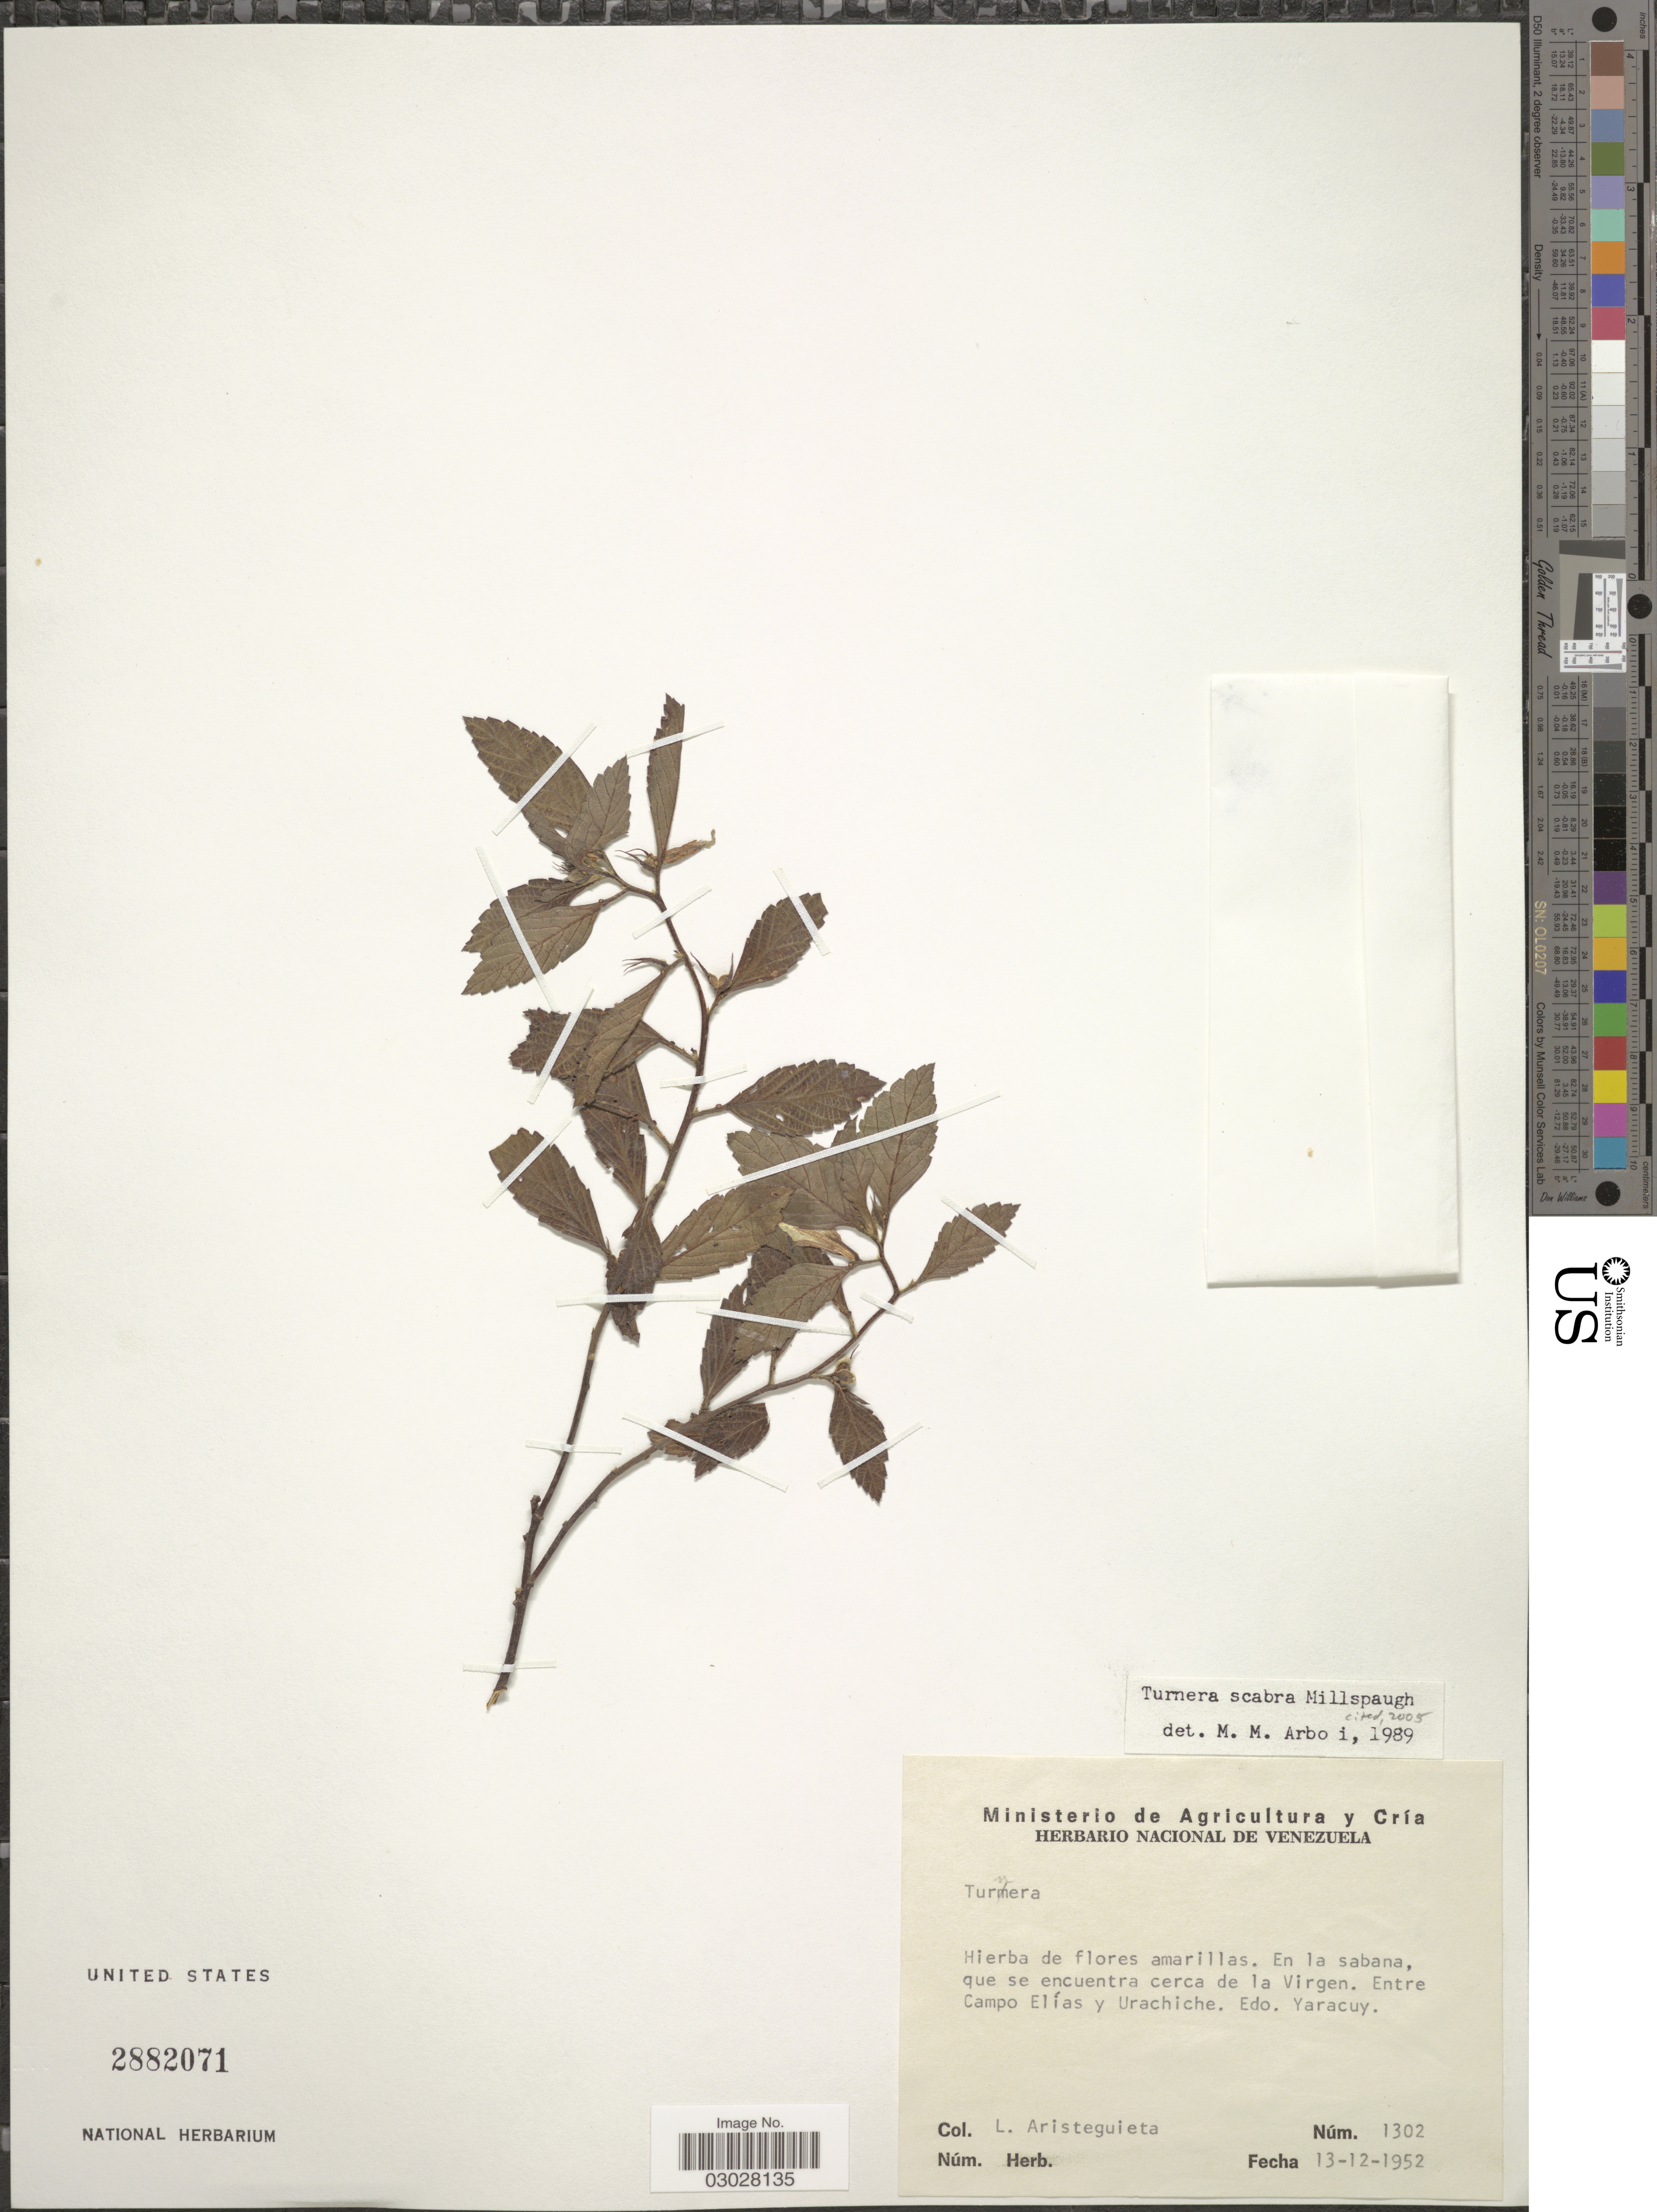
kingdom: Plantae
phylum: Tracheophyta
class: Magnoliopsida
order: Malpighiales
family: Turneraceae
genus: Turnera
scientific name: Turnera scabra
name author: Millsp.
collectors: L. Aristeguieta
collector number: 1302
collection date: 1952-12-13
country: Venezuela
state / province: Yaracuy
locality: En la sabana, que se encuentra cerca de la Virgen. Entre Campo Elías y Urachiche. Edo. Yaracuy.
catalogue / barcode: US 2882071